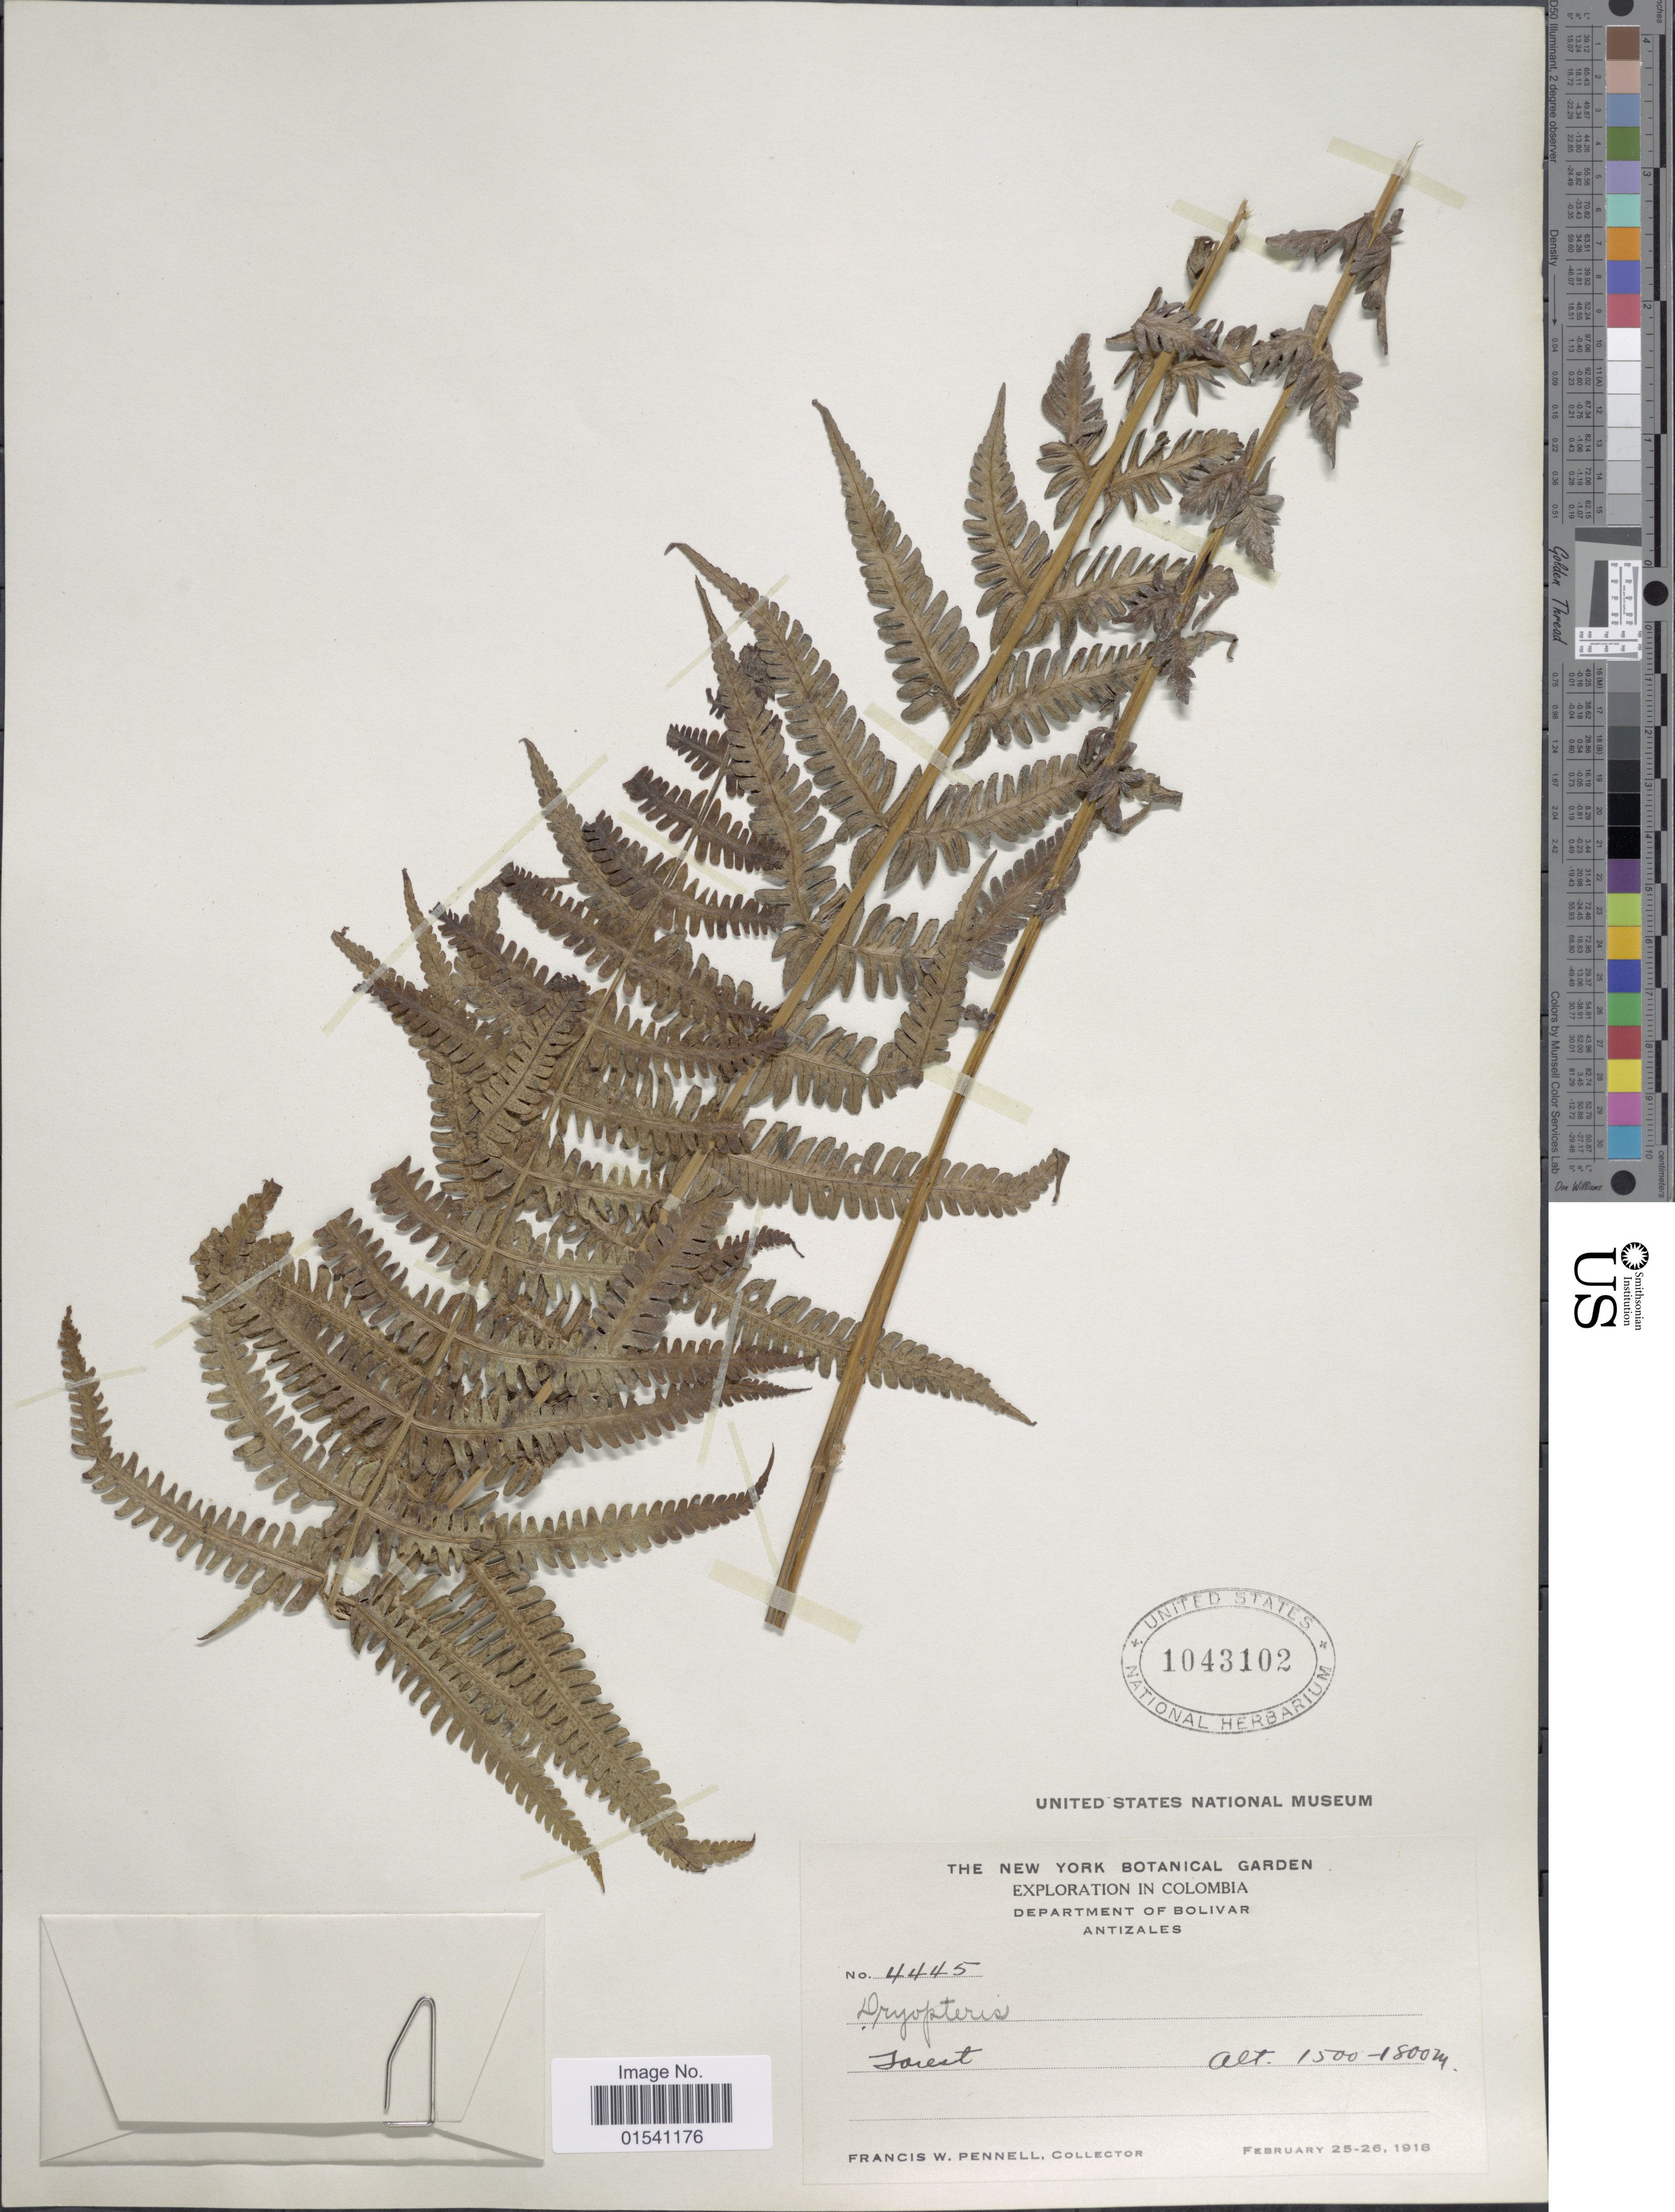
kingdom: Plantae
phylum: Tracheophyta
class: Polypodiopsida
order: Polypodiales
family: Thelypteridaceae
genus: Amauropelta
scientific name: Amauropelta sp.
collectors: F. W. Pennell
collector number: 4445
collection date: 1918-02-25/1918-02-26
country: Colombia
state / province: Bolívar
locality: Department of Bolivar, Antizales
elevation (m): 1500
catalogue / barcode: US 1043102